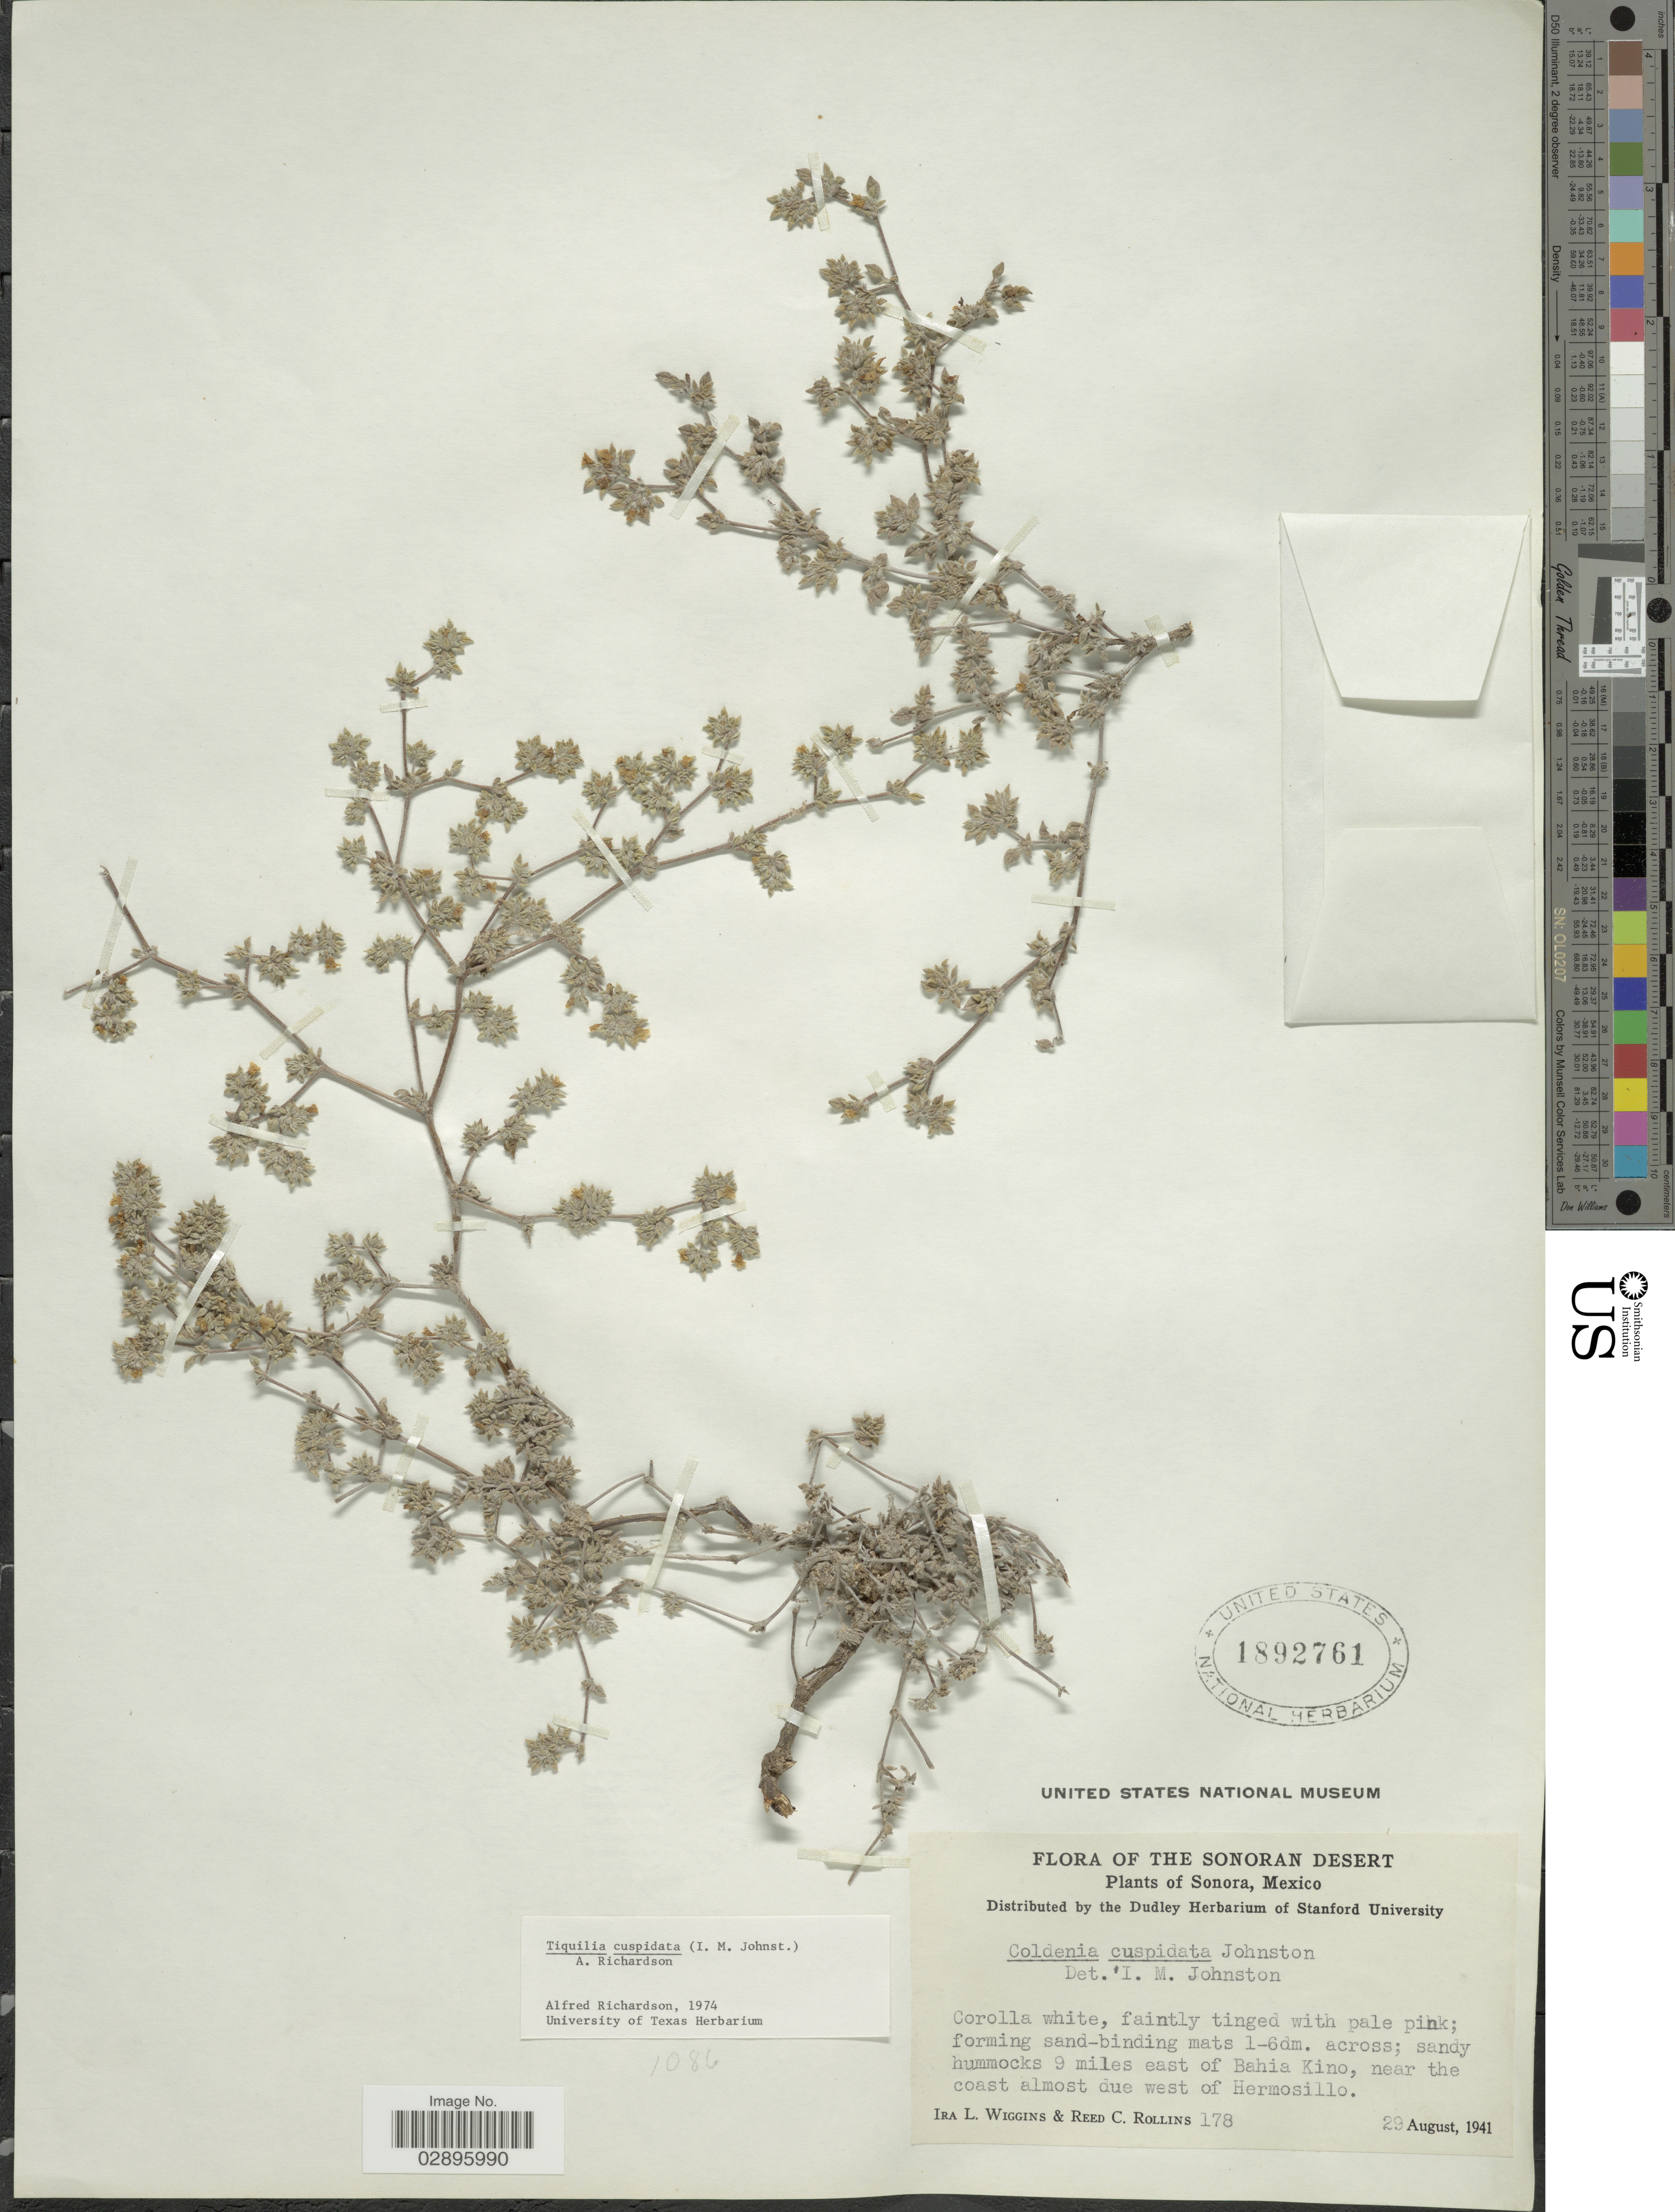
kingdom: Plantae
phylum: Tracheophyta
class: Magnoliopsida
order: Boraginales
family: Ehretiaceae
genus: Tiquilia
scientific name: Tiquilia cuspidata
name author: (I.M. Johnst.) A.T. Richardson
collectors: I. L. Wiggins & R. C. Rollins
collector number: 178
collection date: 1941-08-29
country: Mexico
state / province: Sonora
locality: Sonoran Desert. Sandy hummocks 9 miles east of Bahia Kino, near the coast almost due west of Hermosillo.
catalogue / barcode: US 1892761